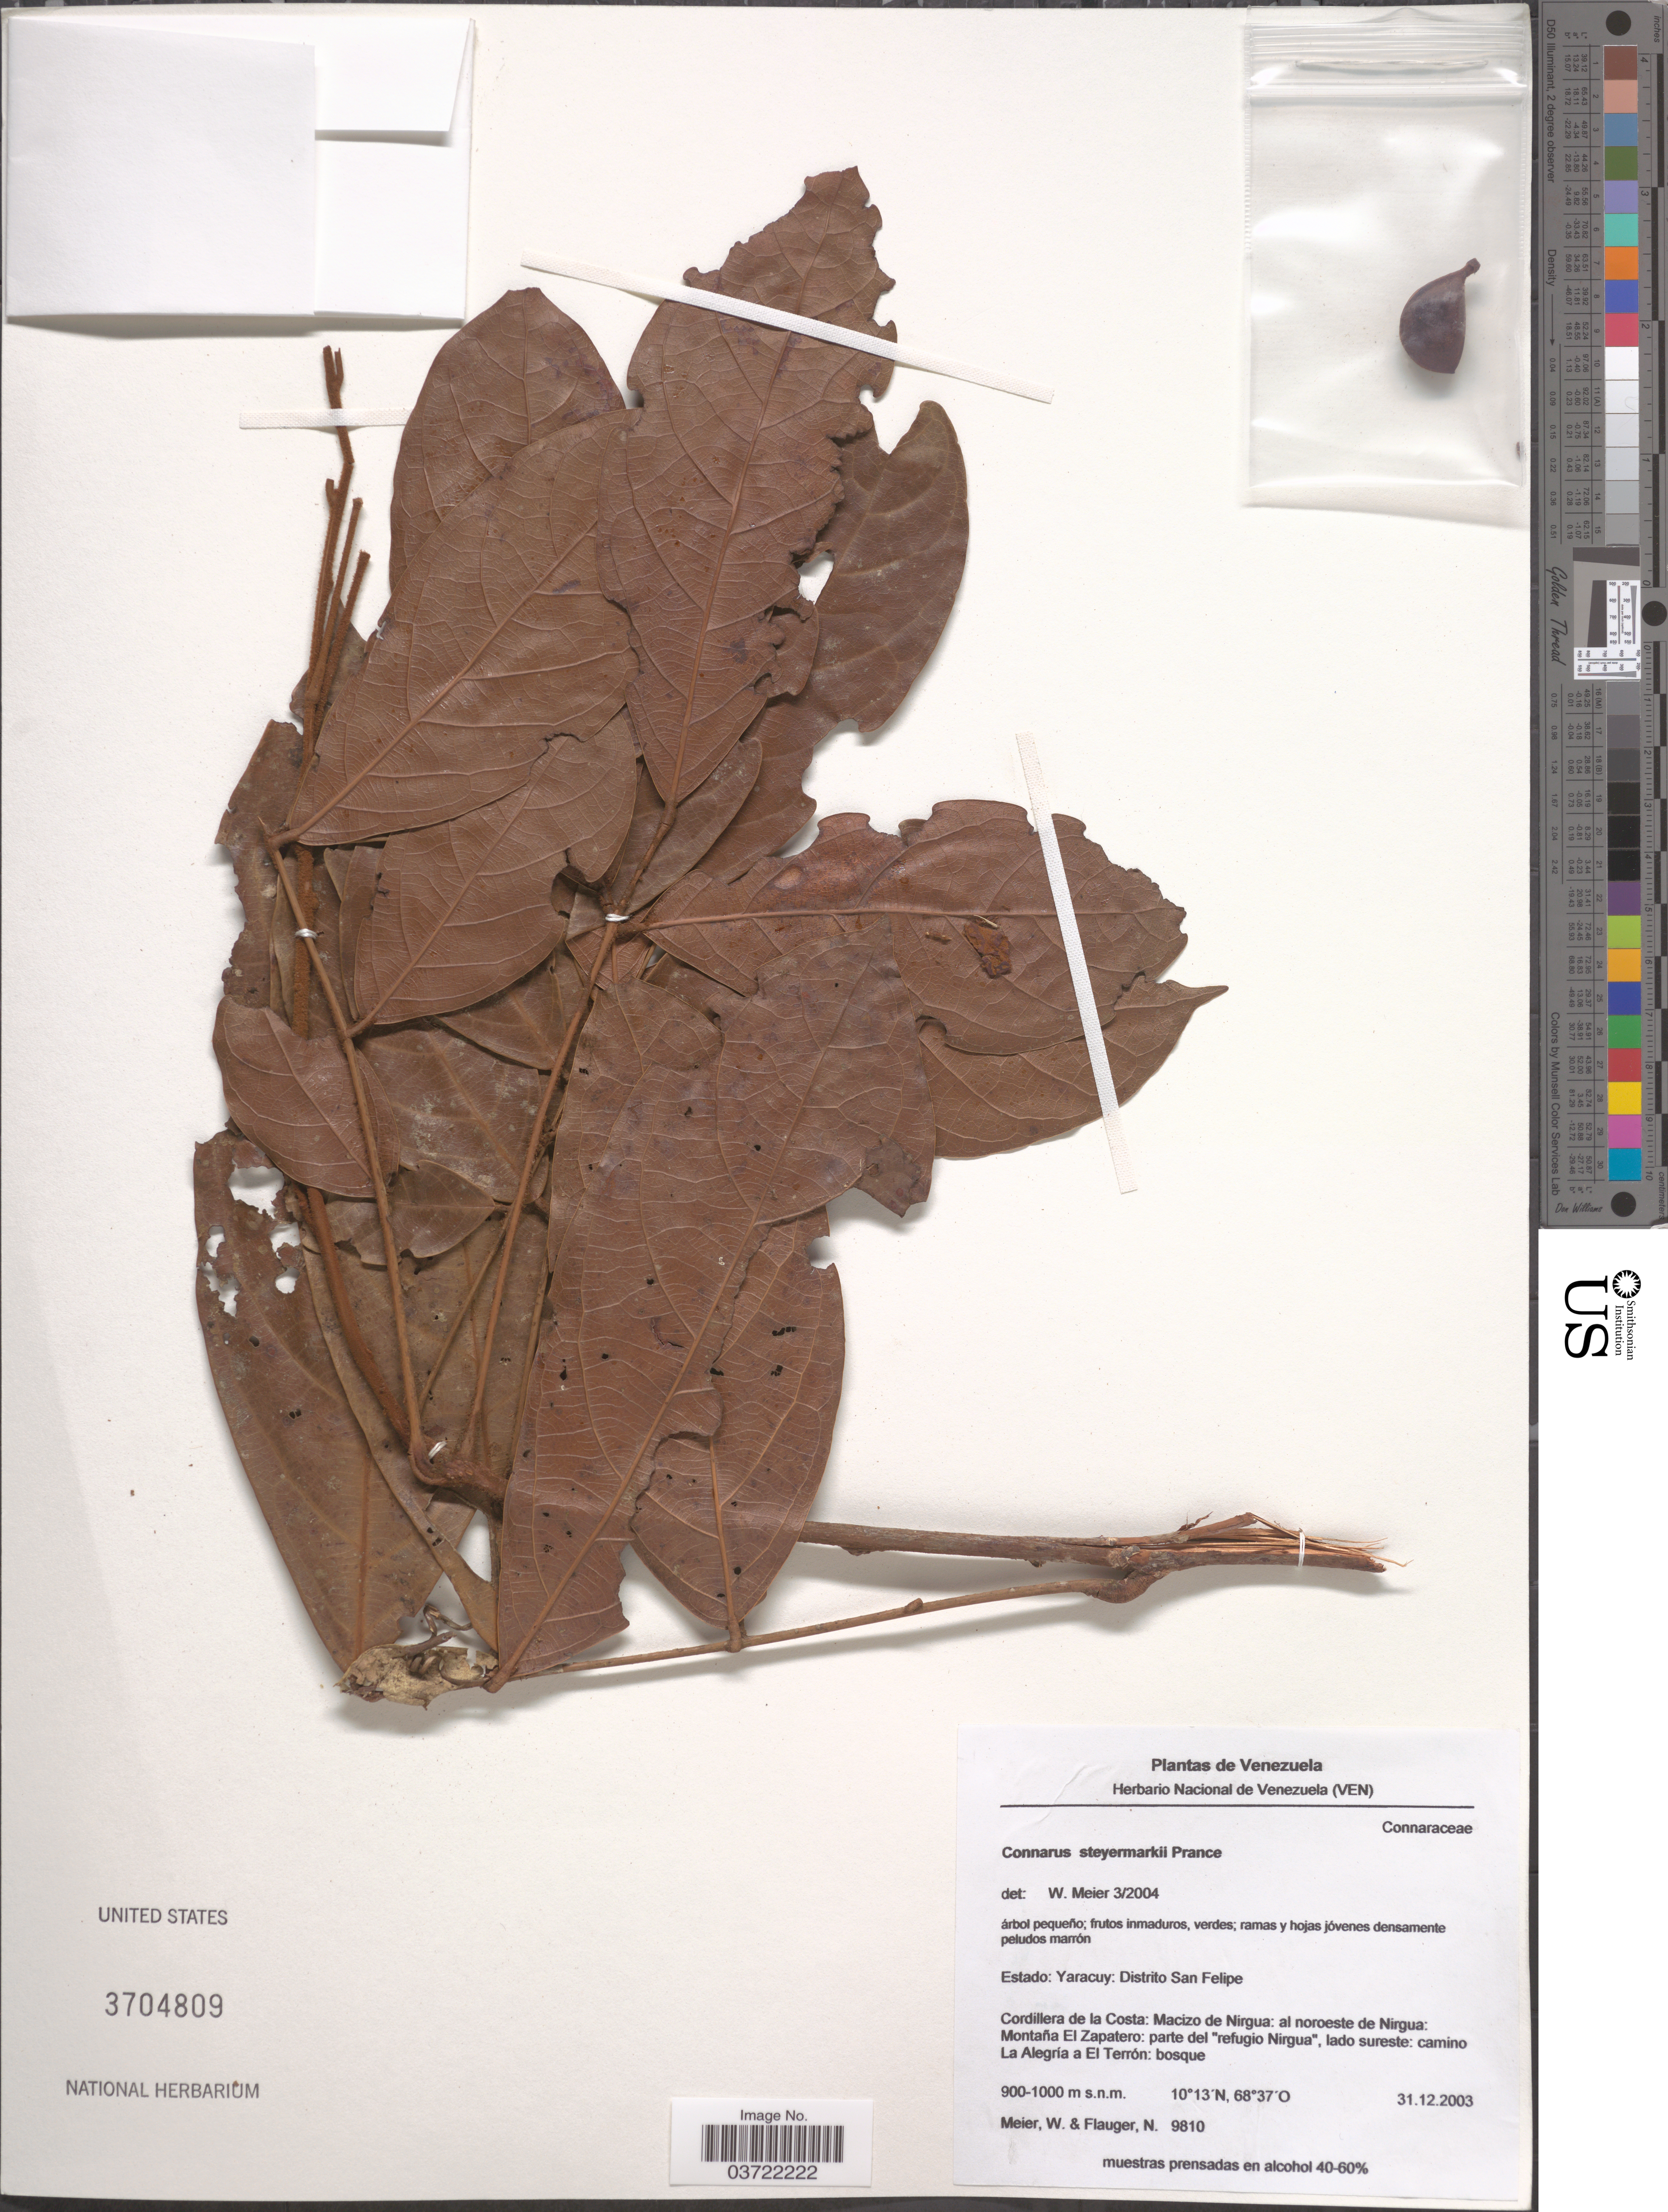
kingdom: Plantae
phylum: Tracheophyta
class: Magnoliopsida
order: Oxalidales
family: Connaraceae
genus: Connarus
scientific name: Connarus steyermarkii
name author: Prance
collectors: W. Meier & N. Flauger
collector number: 9810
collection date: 2003-12-31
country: Venezuela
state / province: Yaracuy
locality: Distrito San Felipe. Cordillera de la Costa: Macizo de Nirgua: al noroeste de Nirgua: Montaña El Zapatero: parte del 'refugio Nirgua', lado sureste: camino La Alegría a El Terrón.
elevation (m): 900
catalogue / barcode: US 3704809